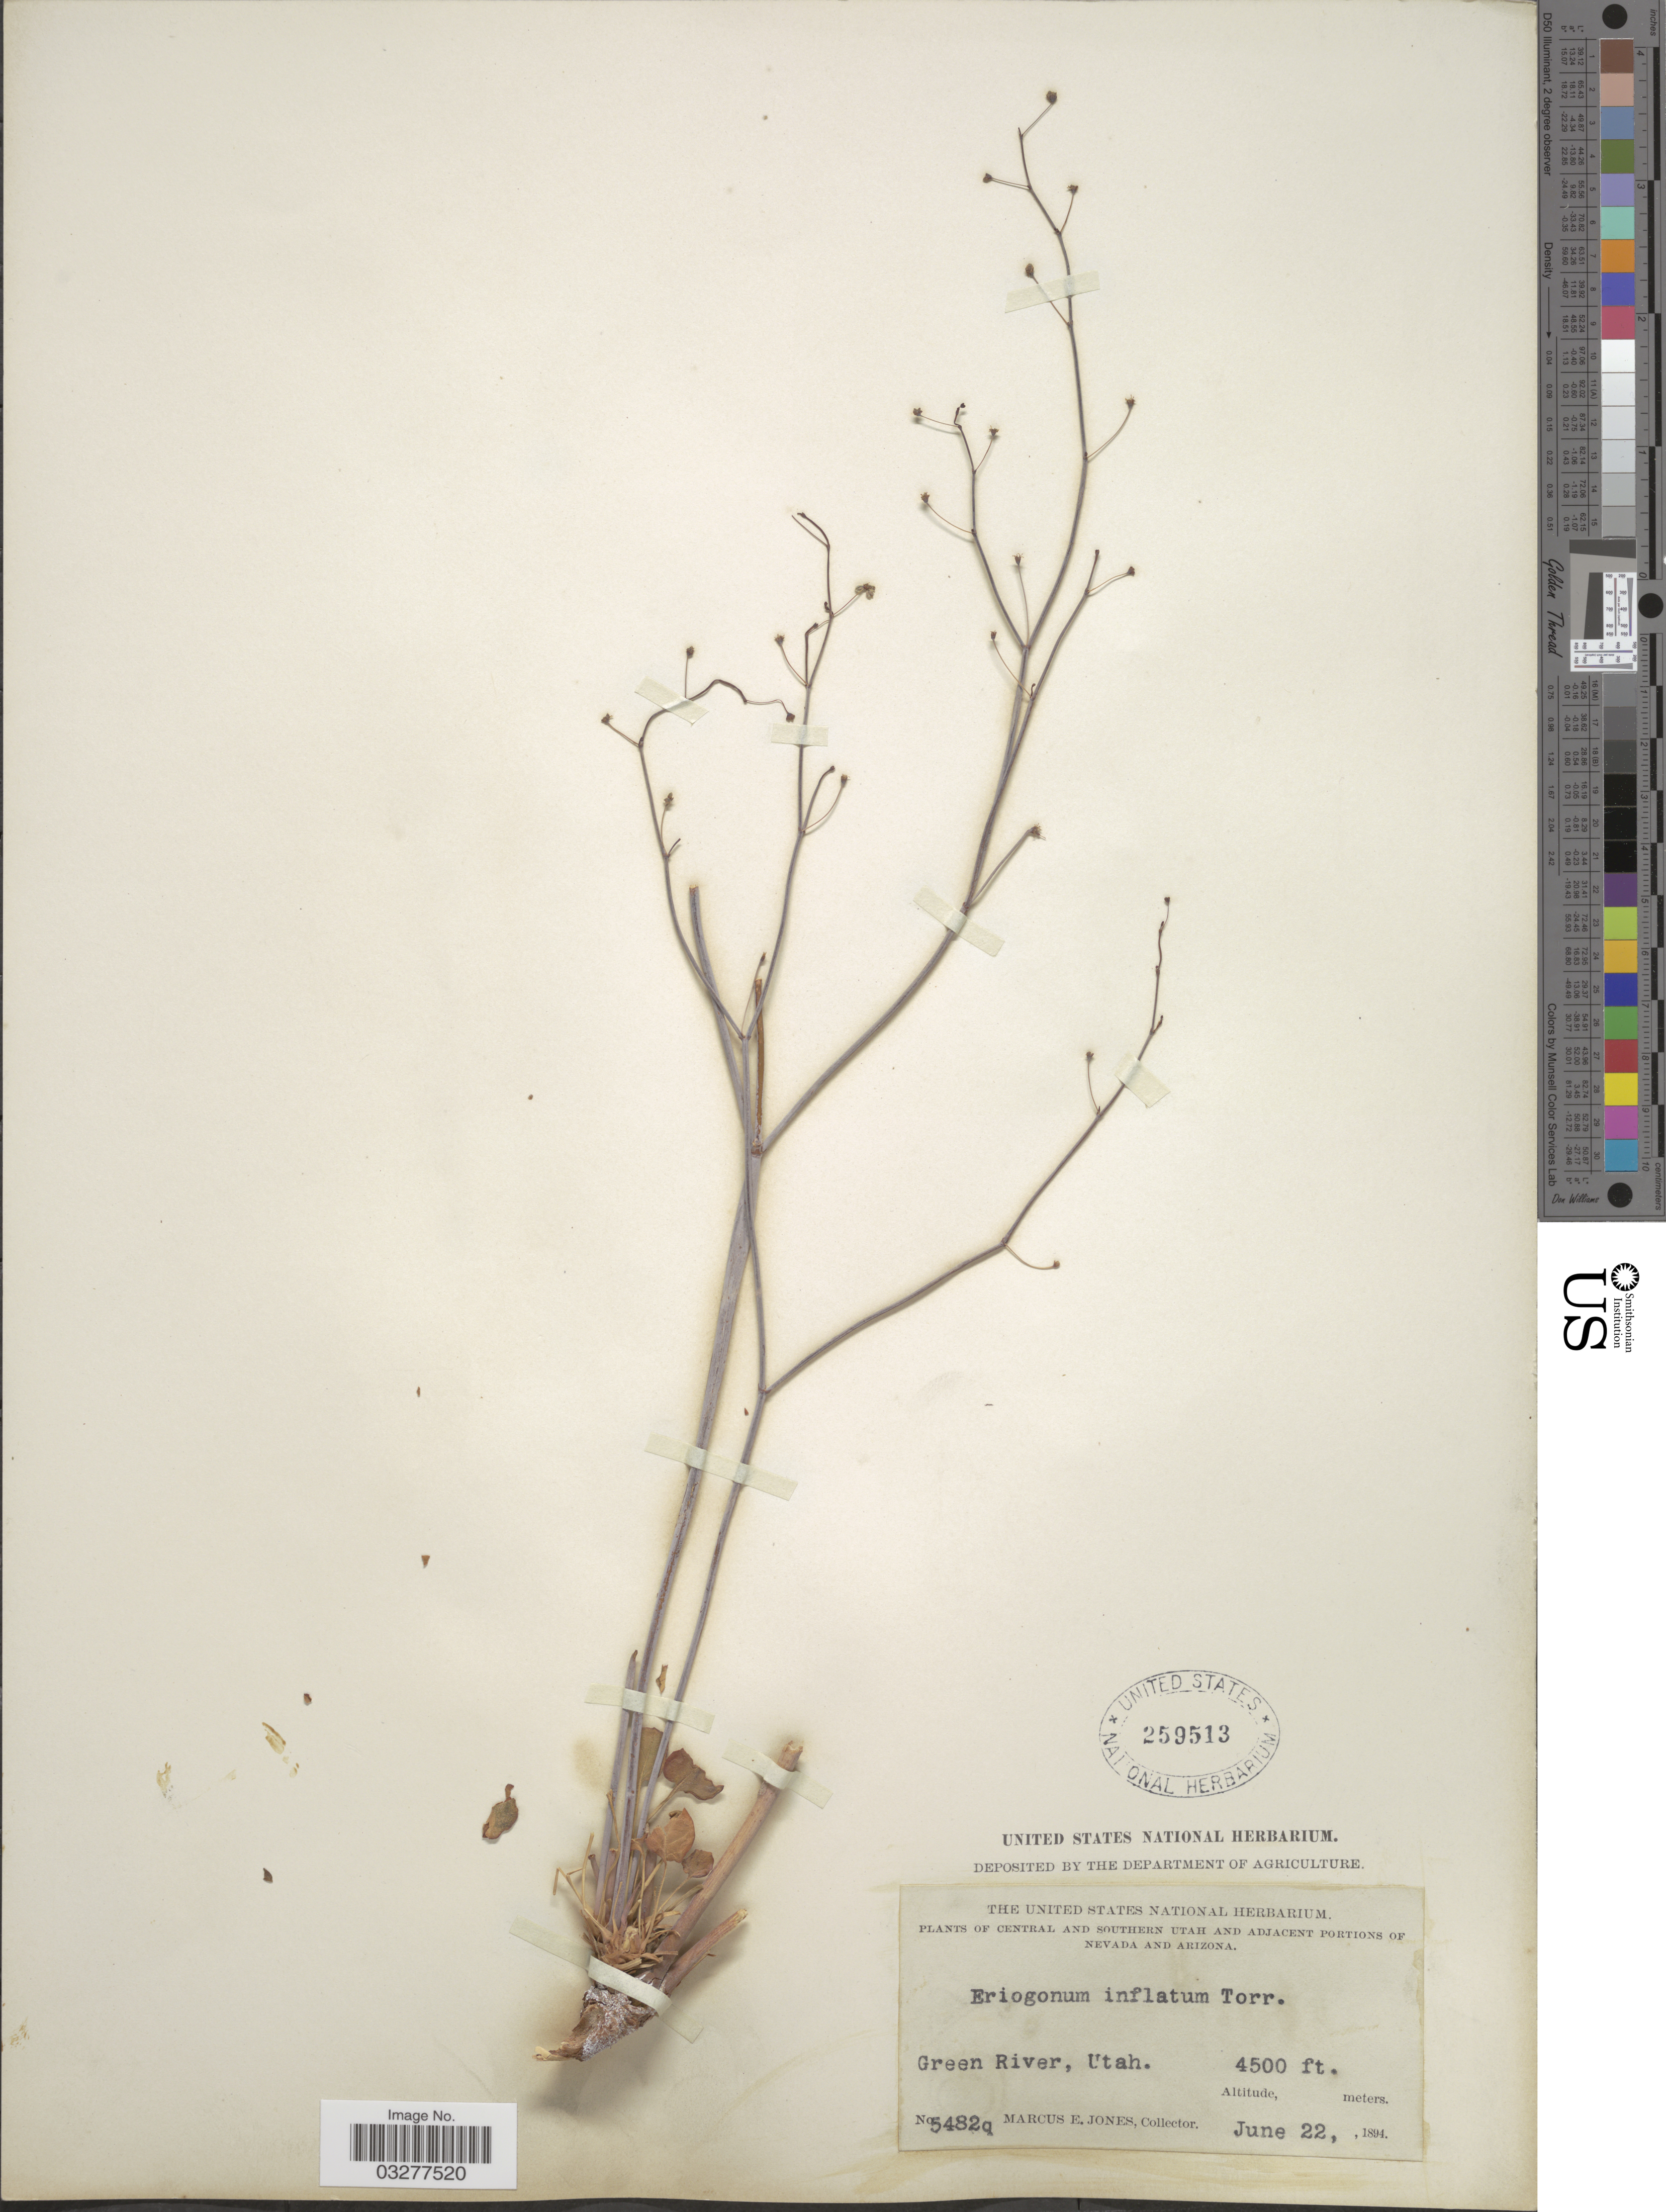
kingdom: Plantae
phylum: Tracheophyta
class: Magnoliopsida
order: Caryophyllales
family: Polygonaceae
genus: Eriogonum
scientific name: Eriogonum inflatum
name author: Torr. & Frém.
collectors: M. E. Jones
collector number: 5482q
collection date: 1894-06-22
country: United States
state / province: Utah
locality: Central and Southern Utah, Green River.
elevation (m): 1372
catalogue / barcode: US 259513